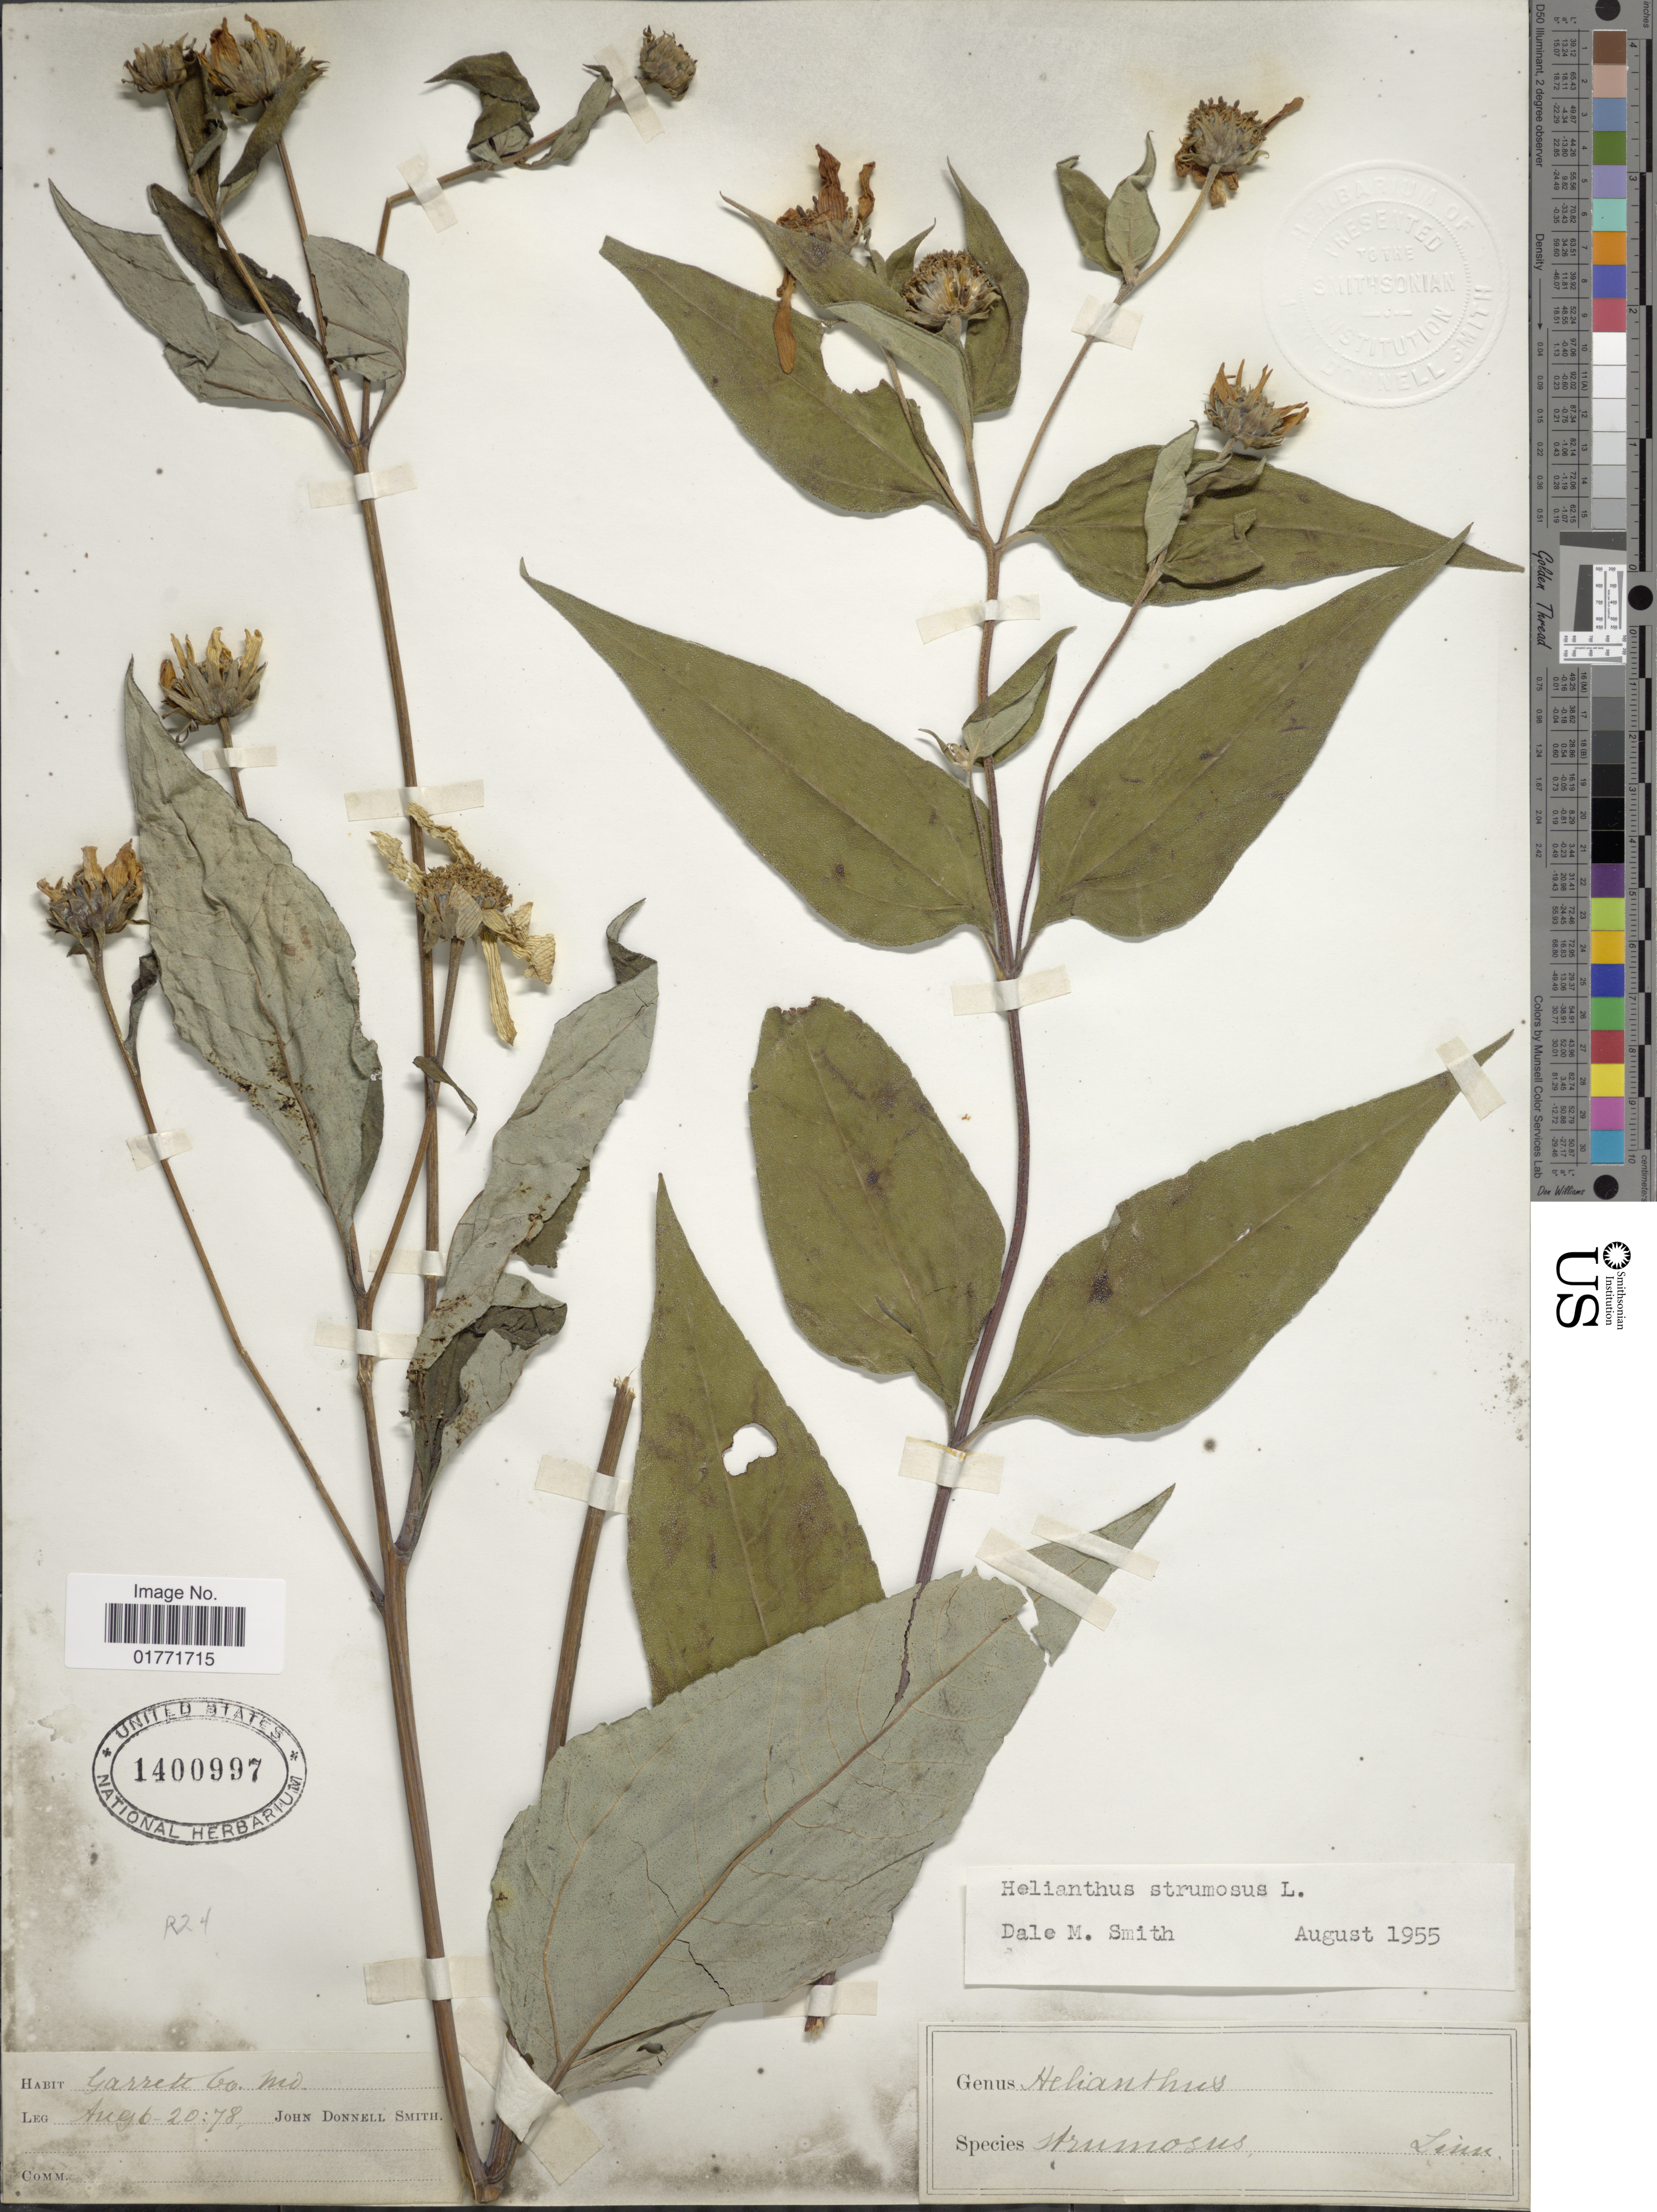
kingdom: Plantae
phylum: Tracheophyta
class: Magnoliopsida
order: Asterales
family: Asteraceae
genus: Helianthus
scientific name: Helianthus strumosus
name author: L.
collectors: J. Donnell Smith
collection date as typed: Transcribed d/m/y: 20/8/78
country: United States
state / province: Maryland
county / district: Garrett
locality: Garrett Co.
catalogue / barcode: US 1400997